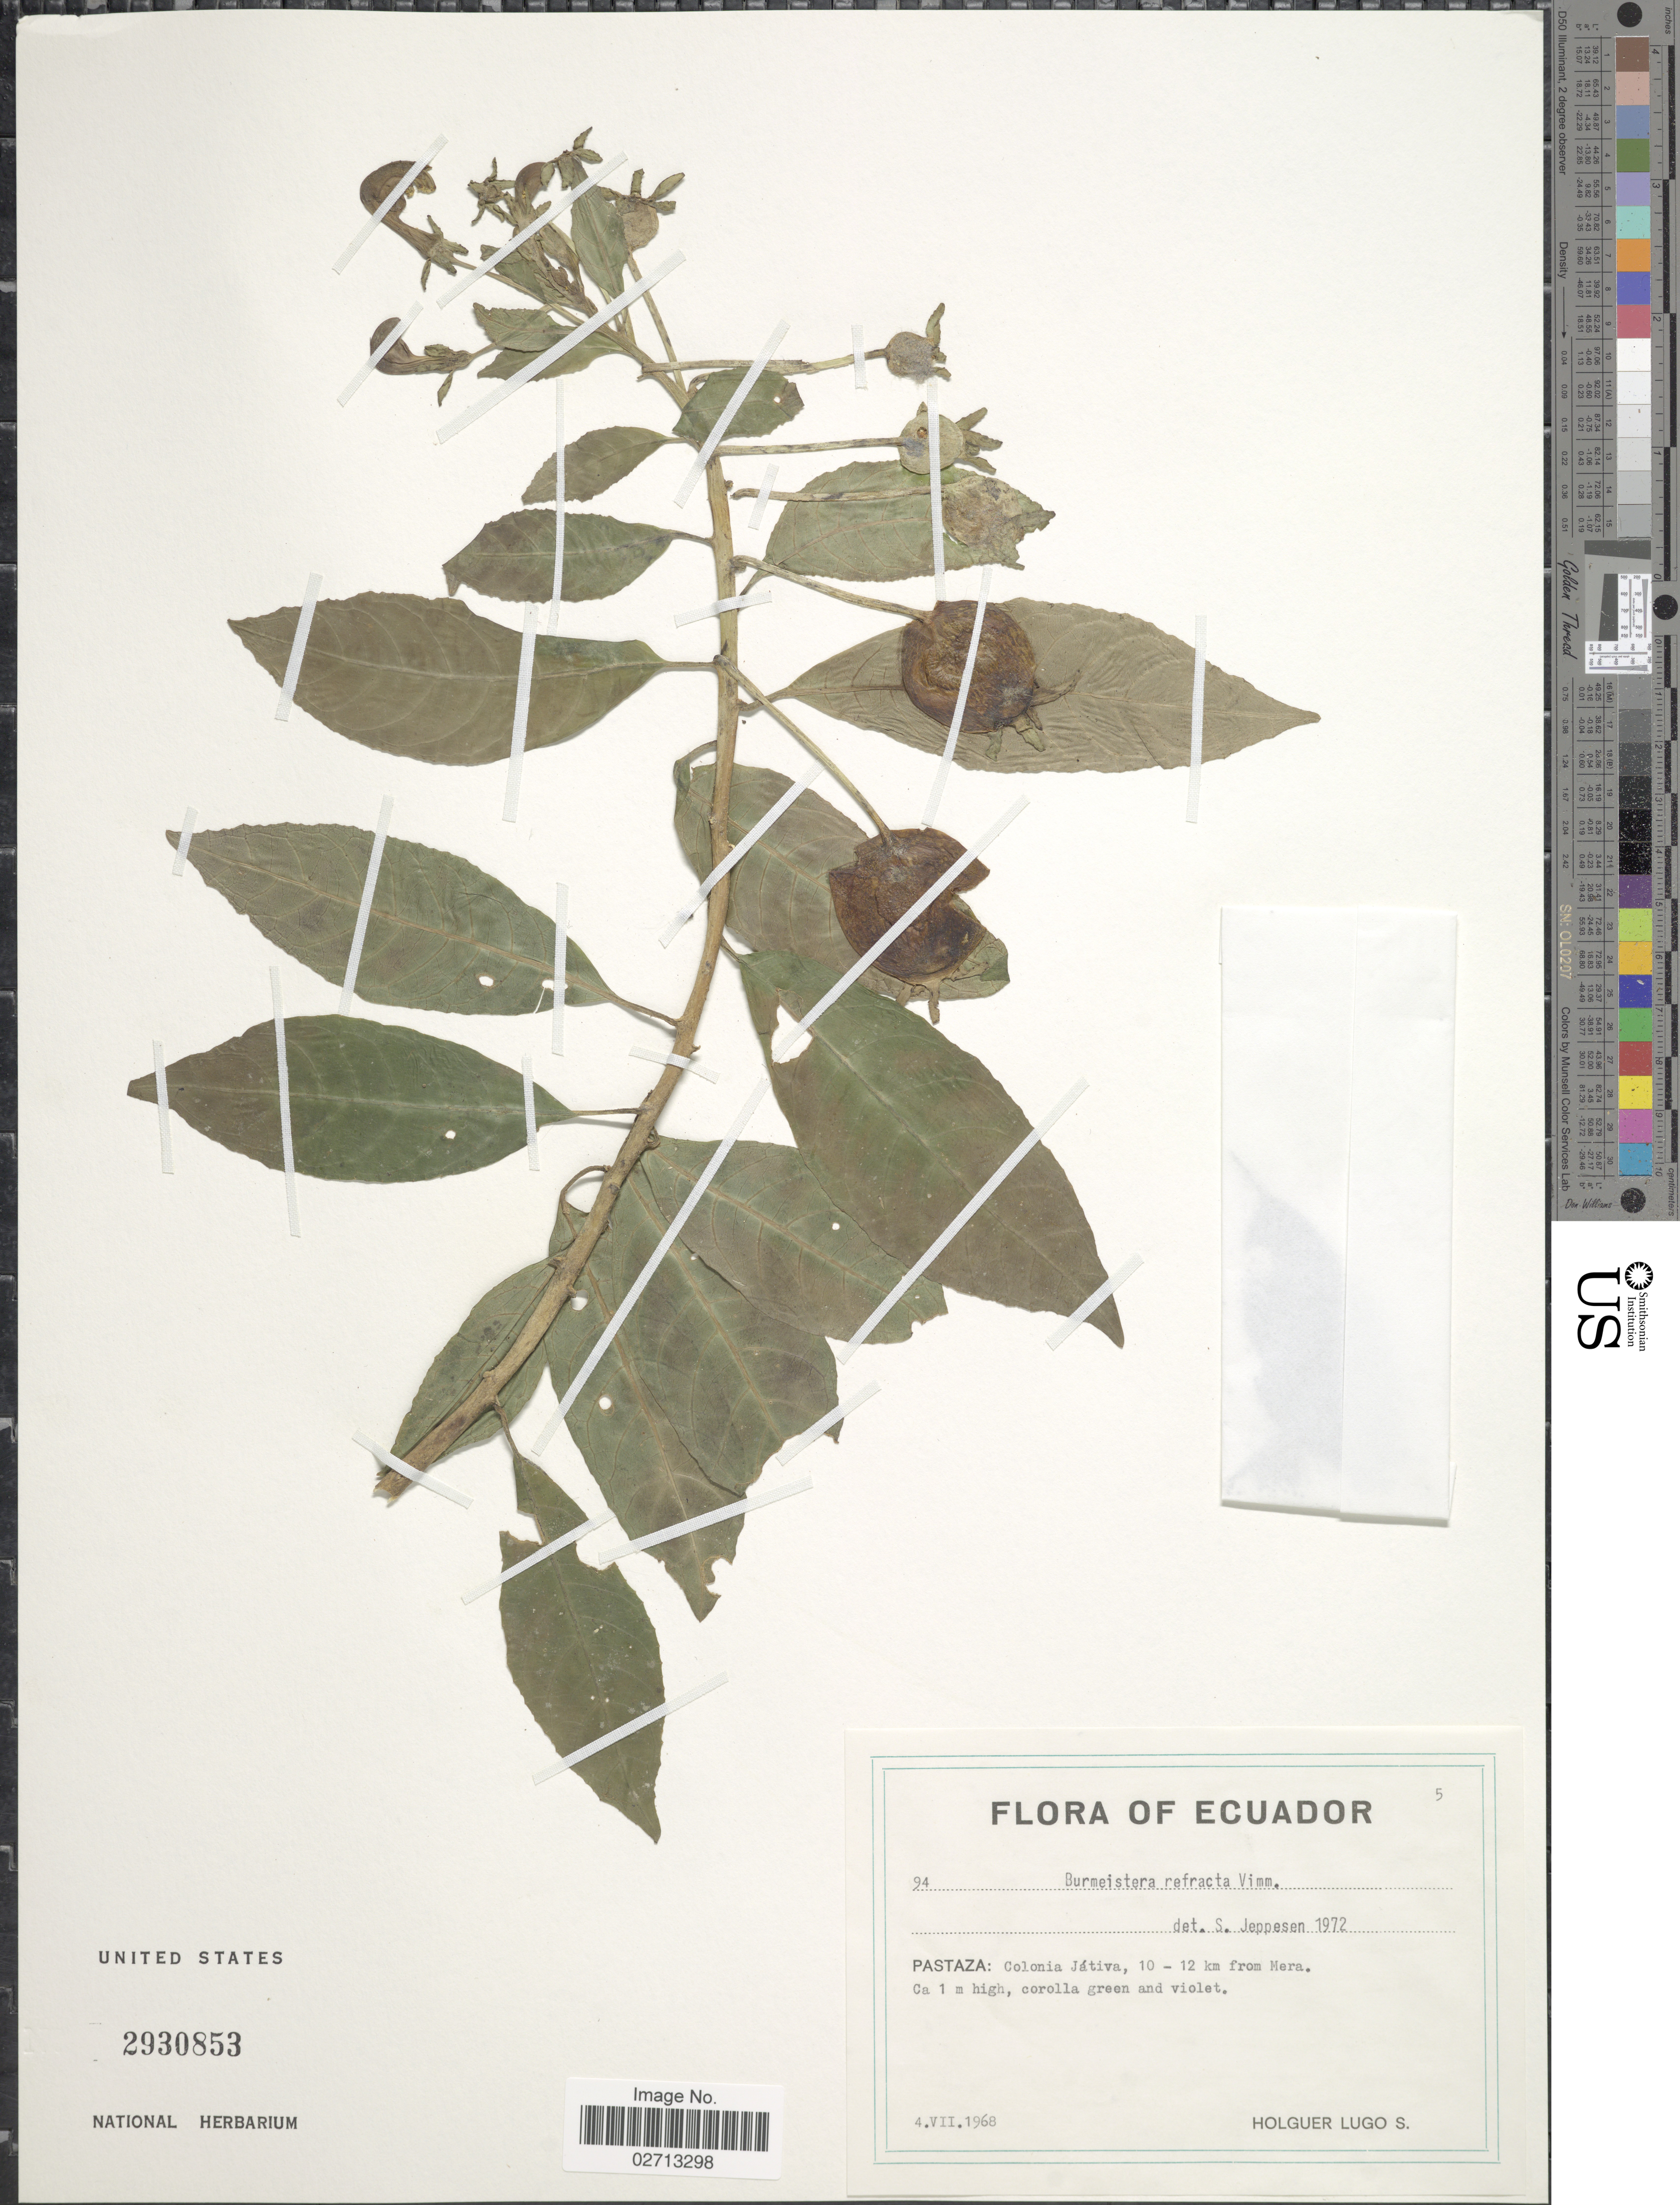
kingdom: Plantae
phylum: Tracheophyta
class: Magnoliopsida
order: Asterales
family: Campanulaceae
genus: Burmeistera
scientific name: Burmeistera refracta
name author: E. Wimm.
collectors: H. Lugo S.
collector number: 94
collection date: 1968-07-04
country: Ecuador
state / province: Pastaza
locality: Colonia Játiva, 10 - 12 km from Mera.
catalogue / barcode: US 2930853